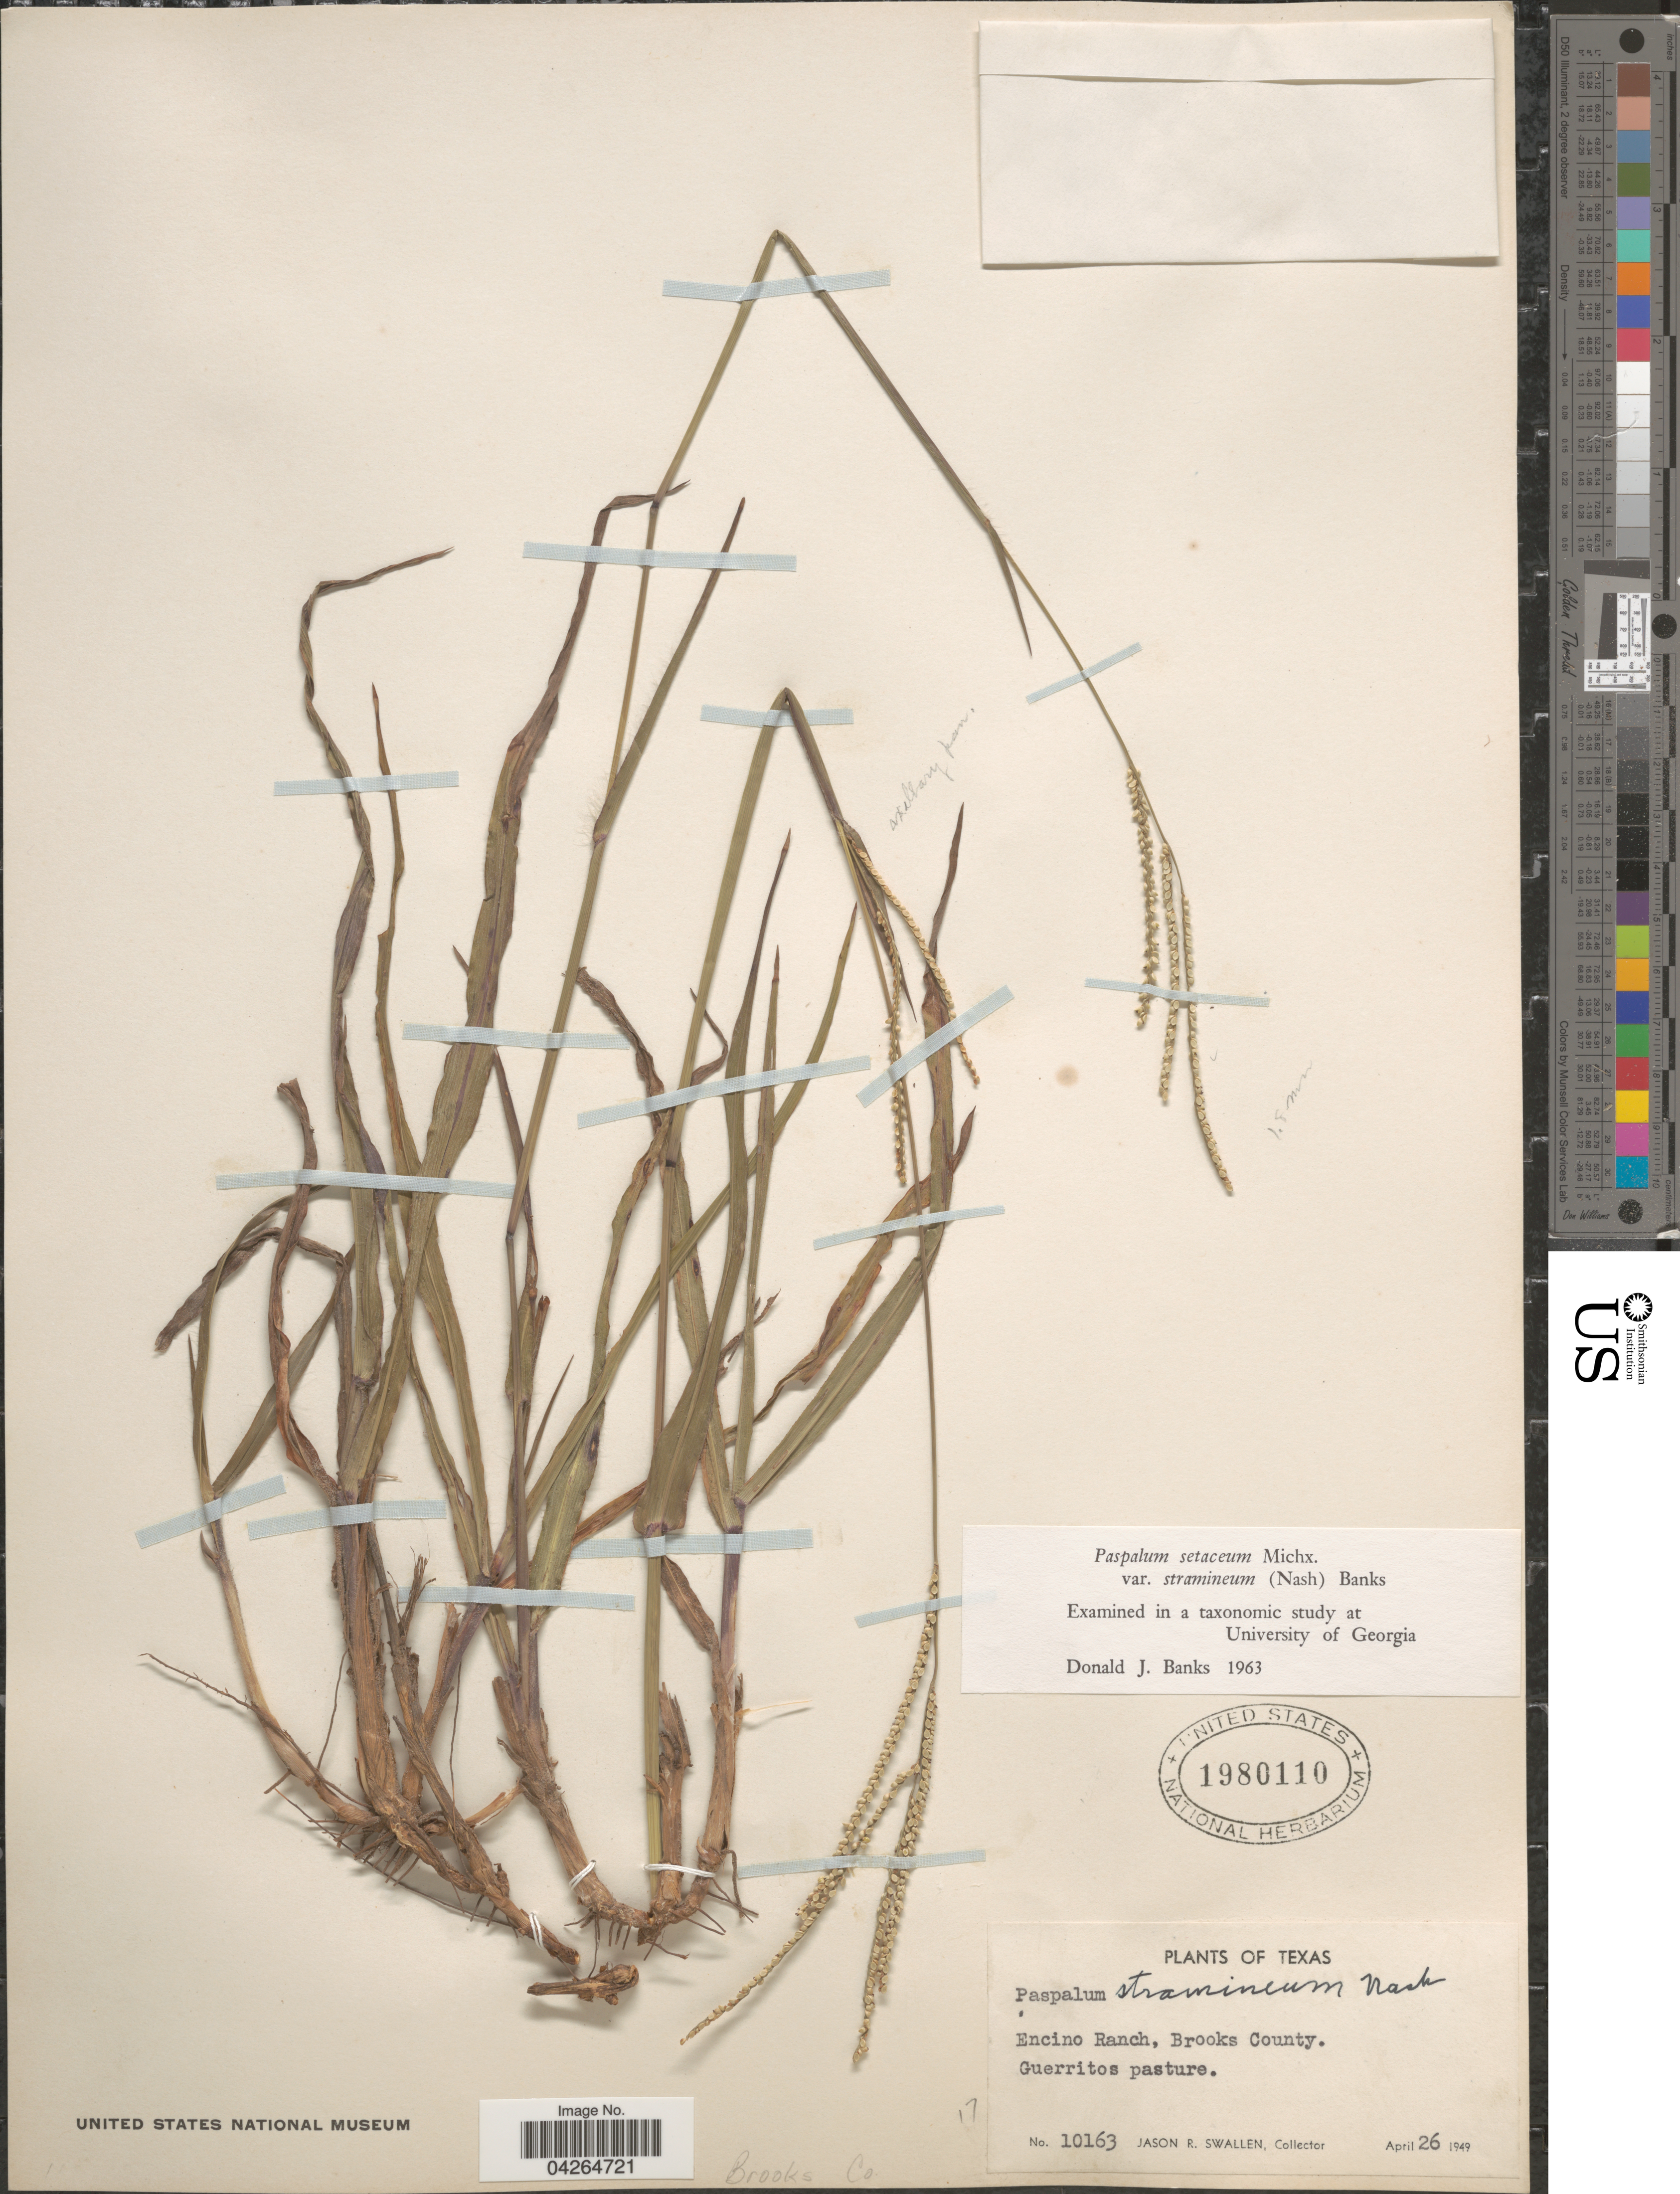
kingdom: Plantae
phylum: Tracheophyta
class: Liliopsida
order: Poales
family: Poaceae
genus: Paspalum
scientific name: Paspalum setaceum var. stramineum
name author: (Nash) D.J. Banks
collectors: J. R. Swallen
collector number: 10163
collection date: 1949-04-26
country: United States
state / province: Texas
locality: Encino Ranch, Brooks County. Guerritos pasture.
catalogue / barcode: US 1980110